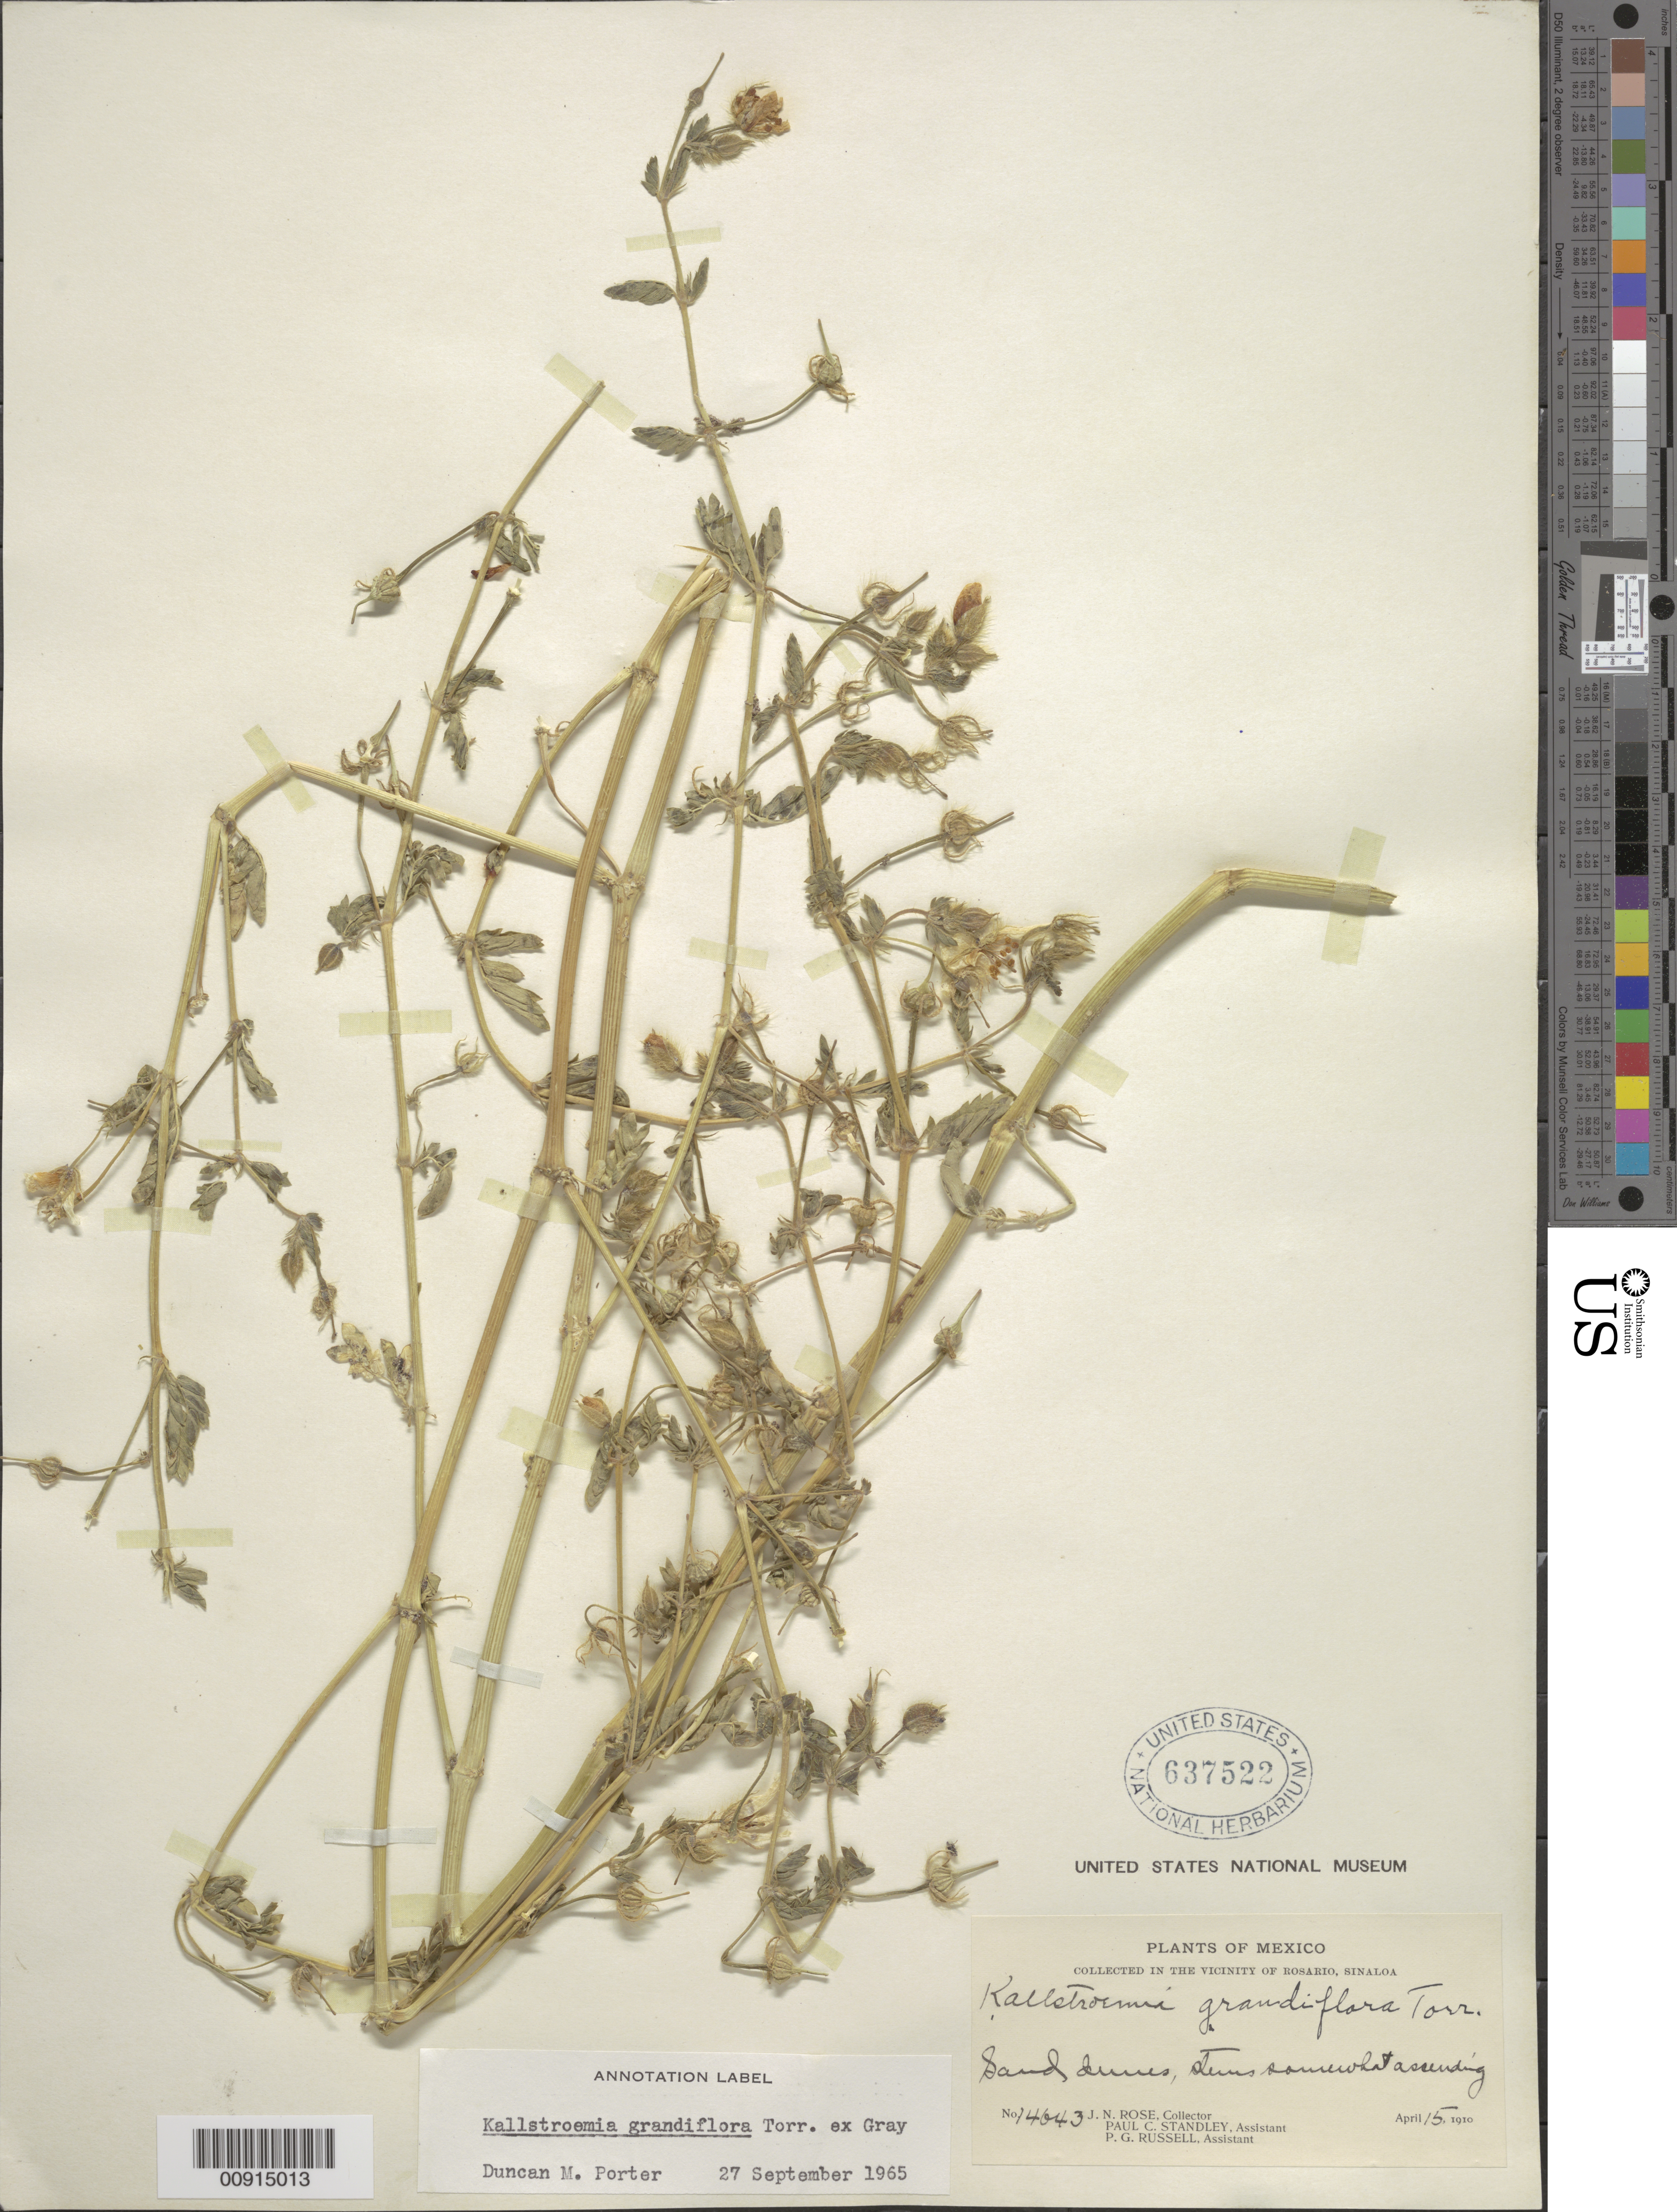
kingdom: Plantae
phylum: Tracheophyta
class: Magnoliopsida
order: Zygophyllales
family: Zygophyllaceae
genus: Kallstroemia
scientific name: Kallstroemia grandiflora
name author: Torr. ex A. Gray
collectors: J. N. Rose, P. C. Standley & P. G. Russell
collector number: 14643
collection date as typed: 15 Apr 1910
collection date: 1910-04-15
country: Mexico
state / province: Sinaloa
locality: In the vicinity of Rosario, Sinaloa.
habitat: Sand dunes.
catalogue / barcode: US 637522